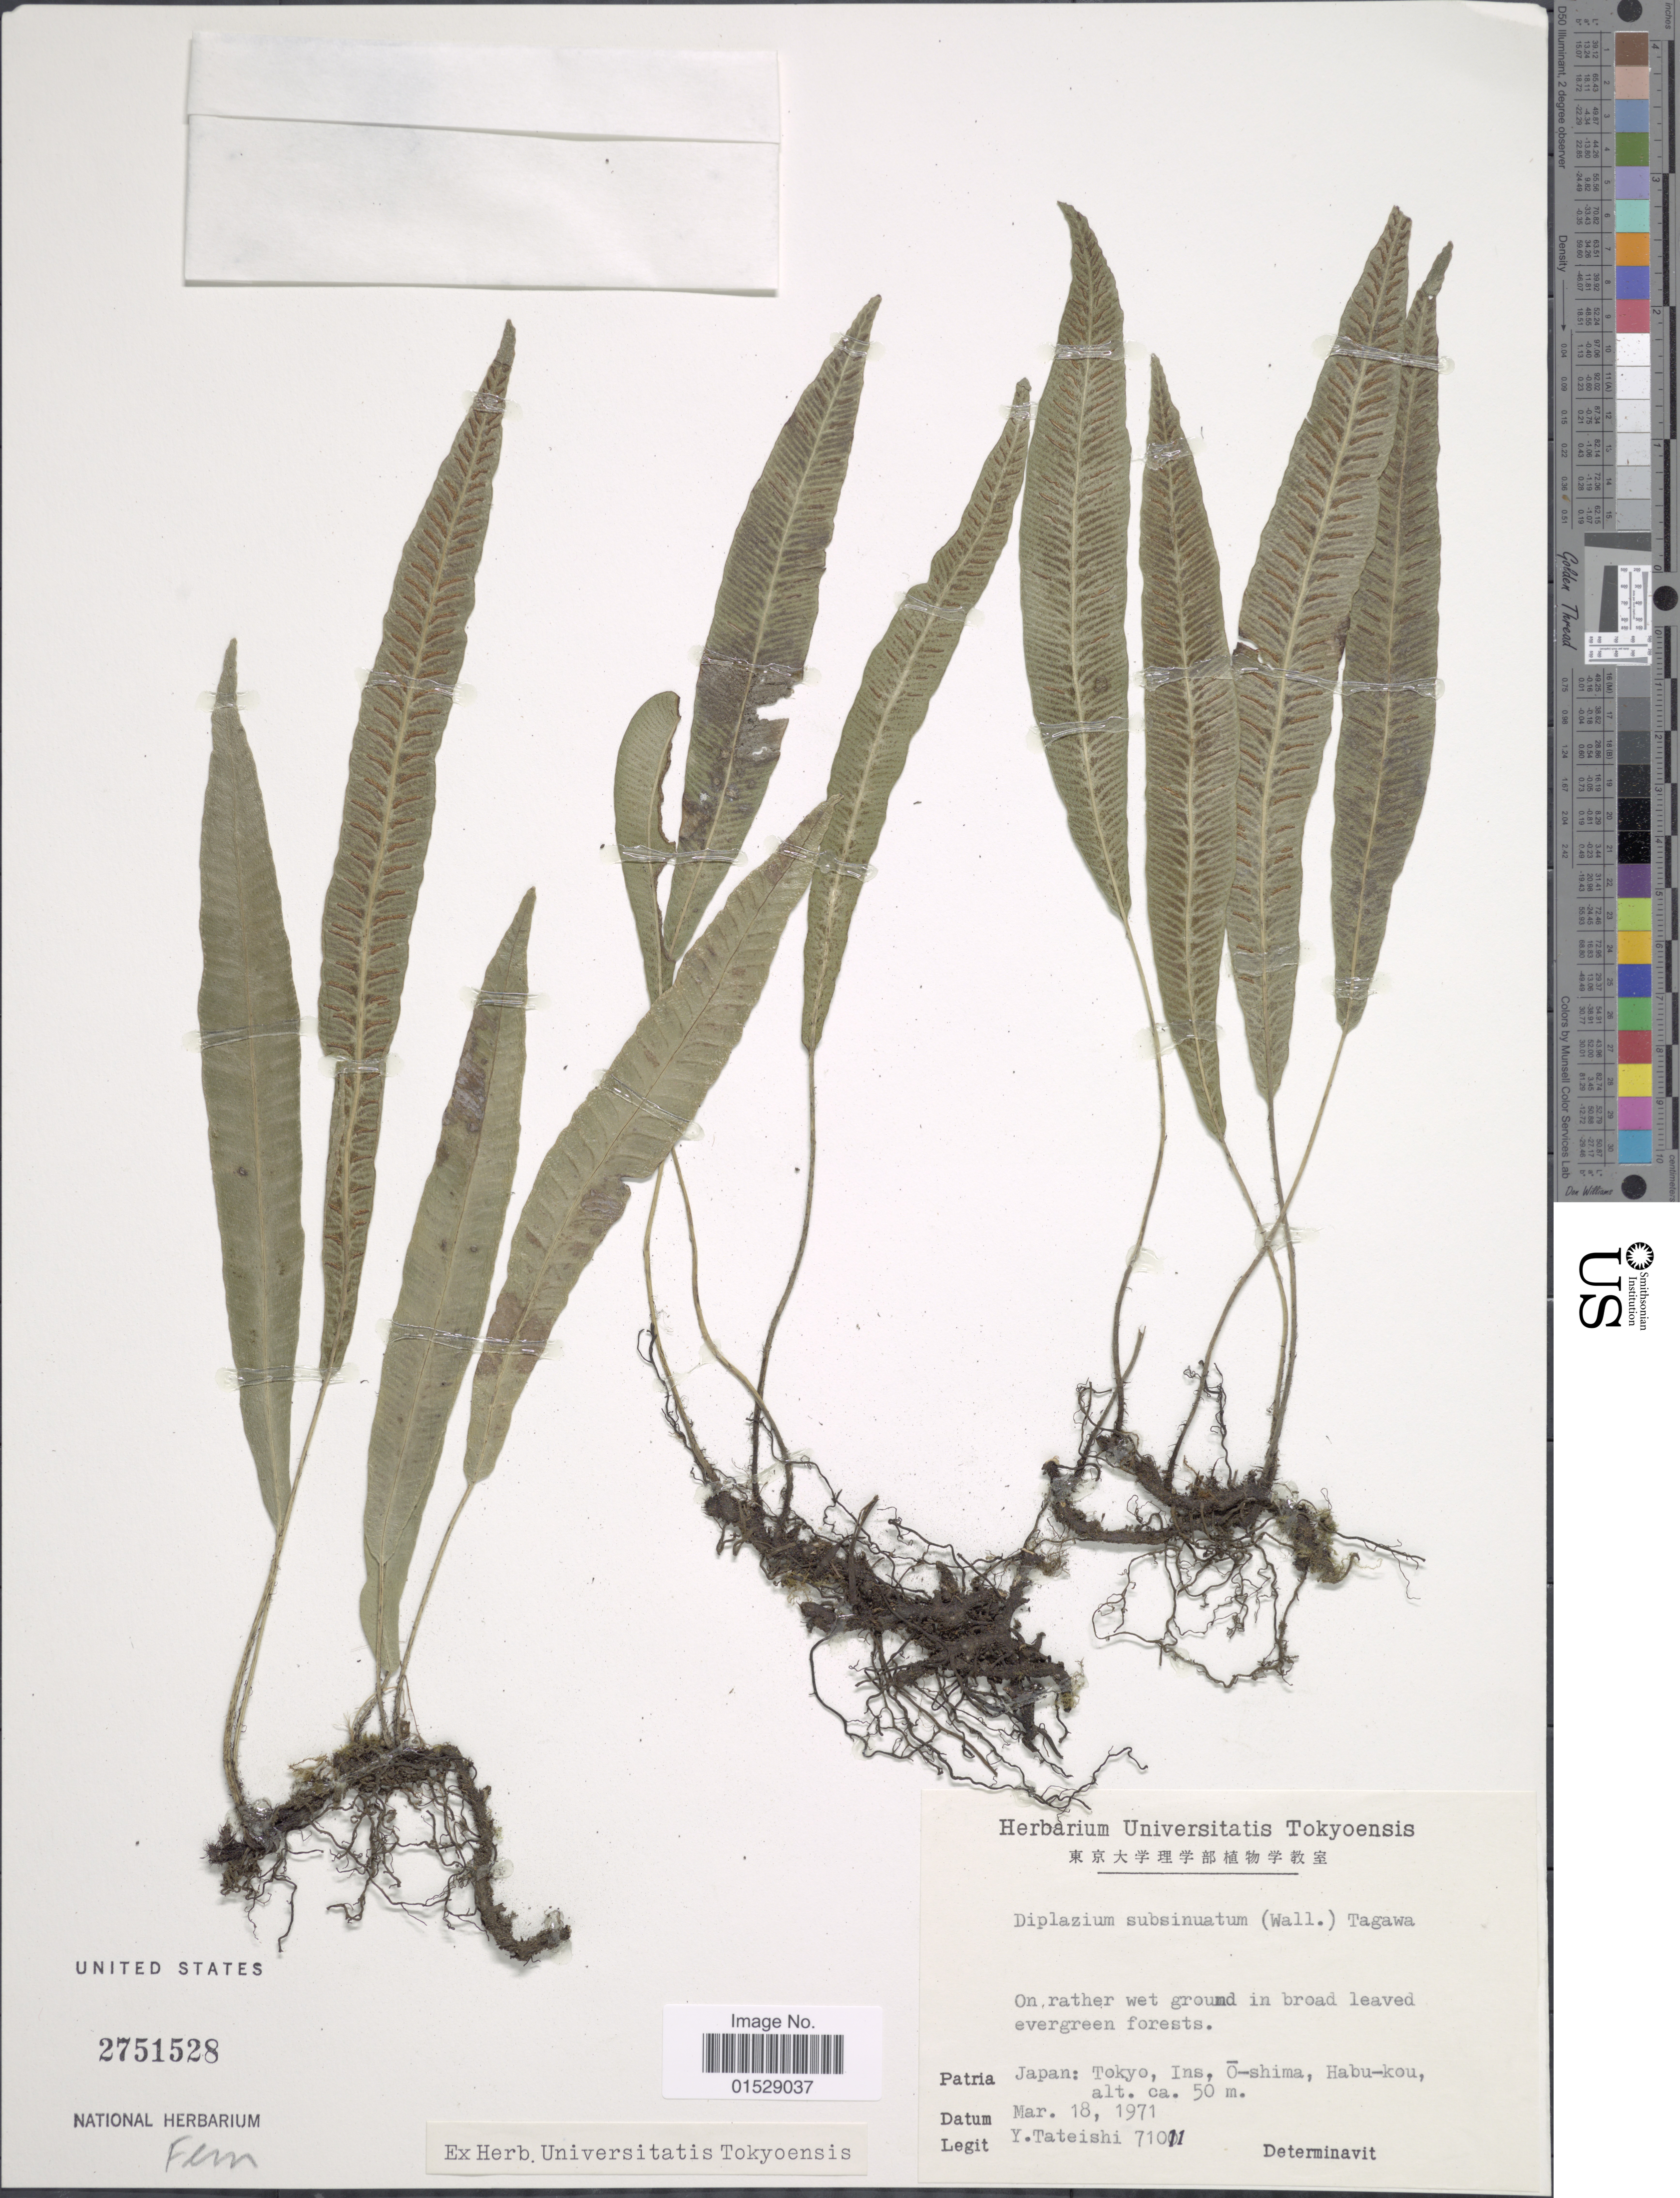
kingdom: Plantae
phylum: Tracheophyta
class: Polypodiopsida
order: Polypodiales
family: Athyriaceae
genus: Deparia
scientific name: Deparia lancea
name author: (Thunb.) Fraser-Jenk.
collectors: Y. Tateishi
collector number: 71011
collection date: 1971-03-18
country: Japan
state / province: Tokyo, Federal City of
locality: Japan: Tokyo, Ins, O-shima, Habu-kou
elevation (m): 50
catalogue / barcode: US 2751528